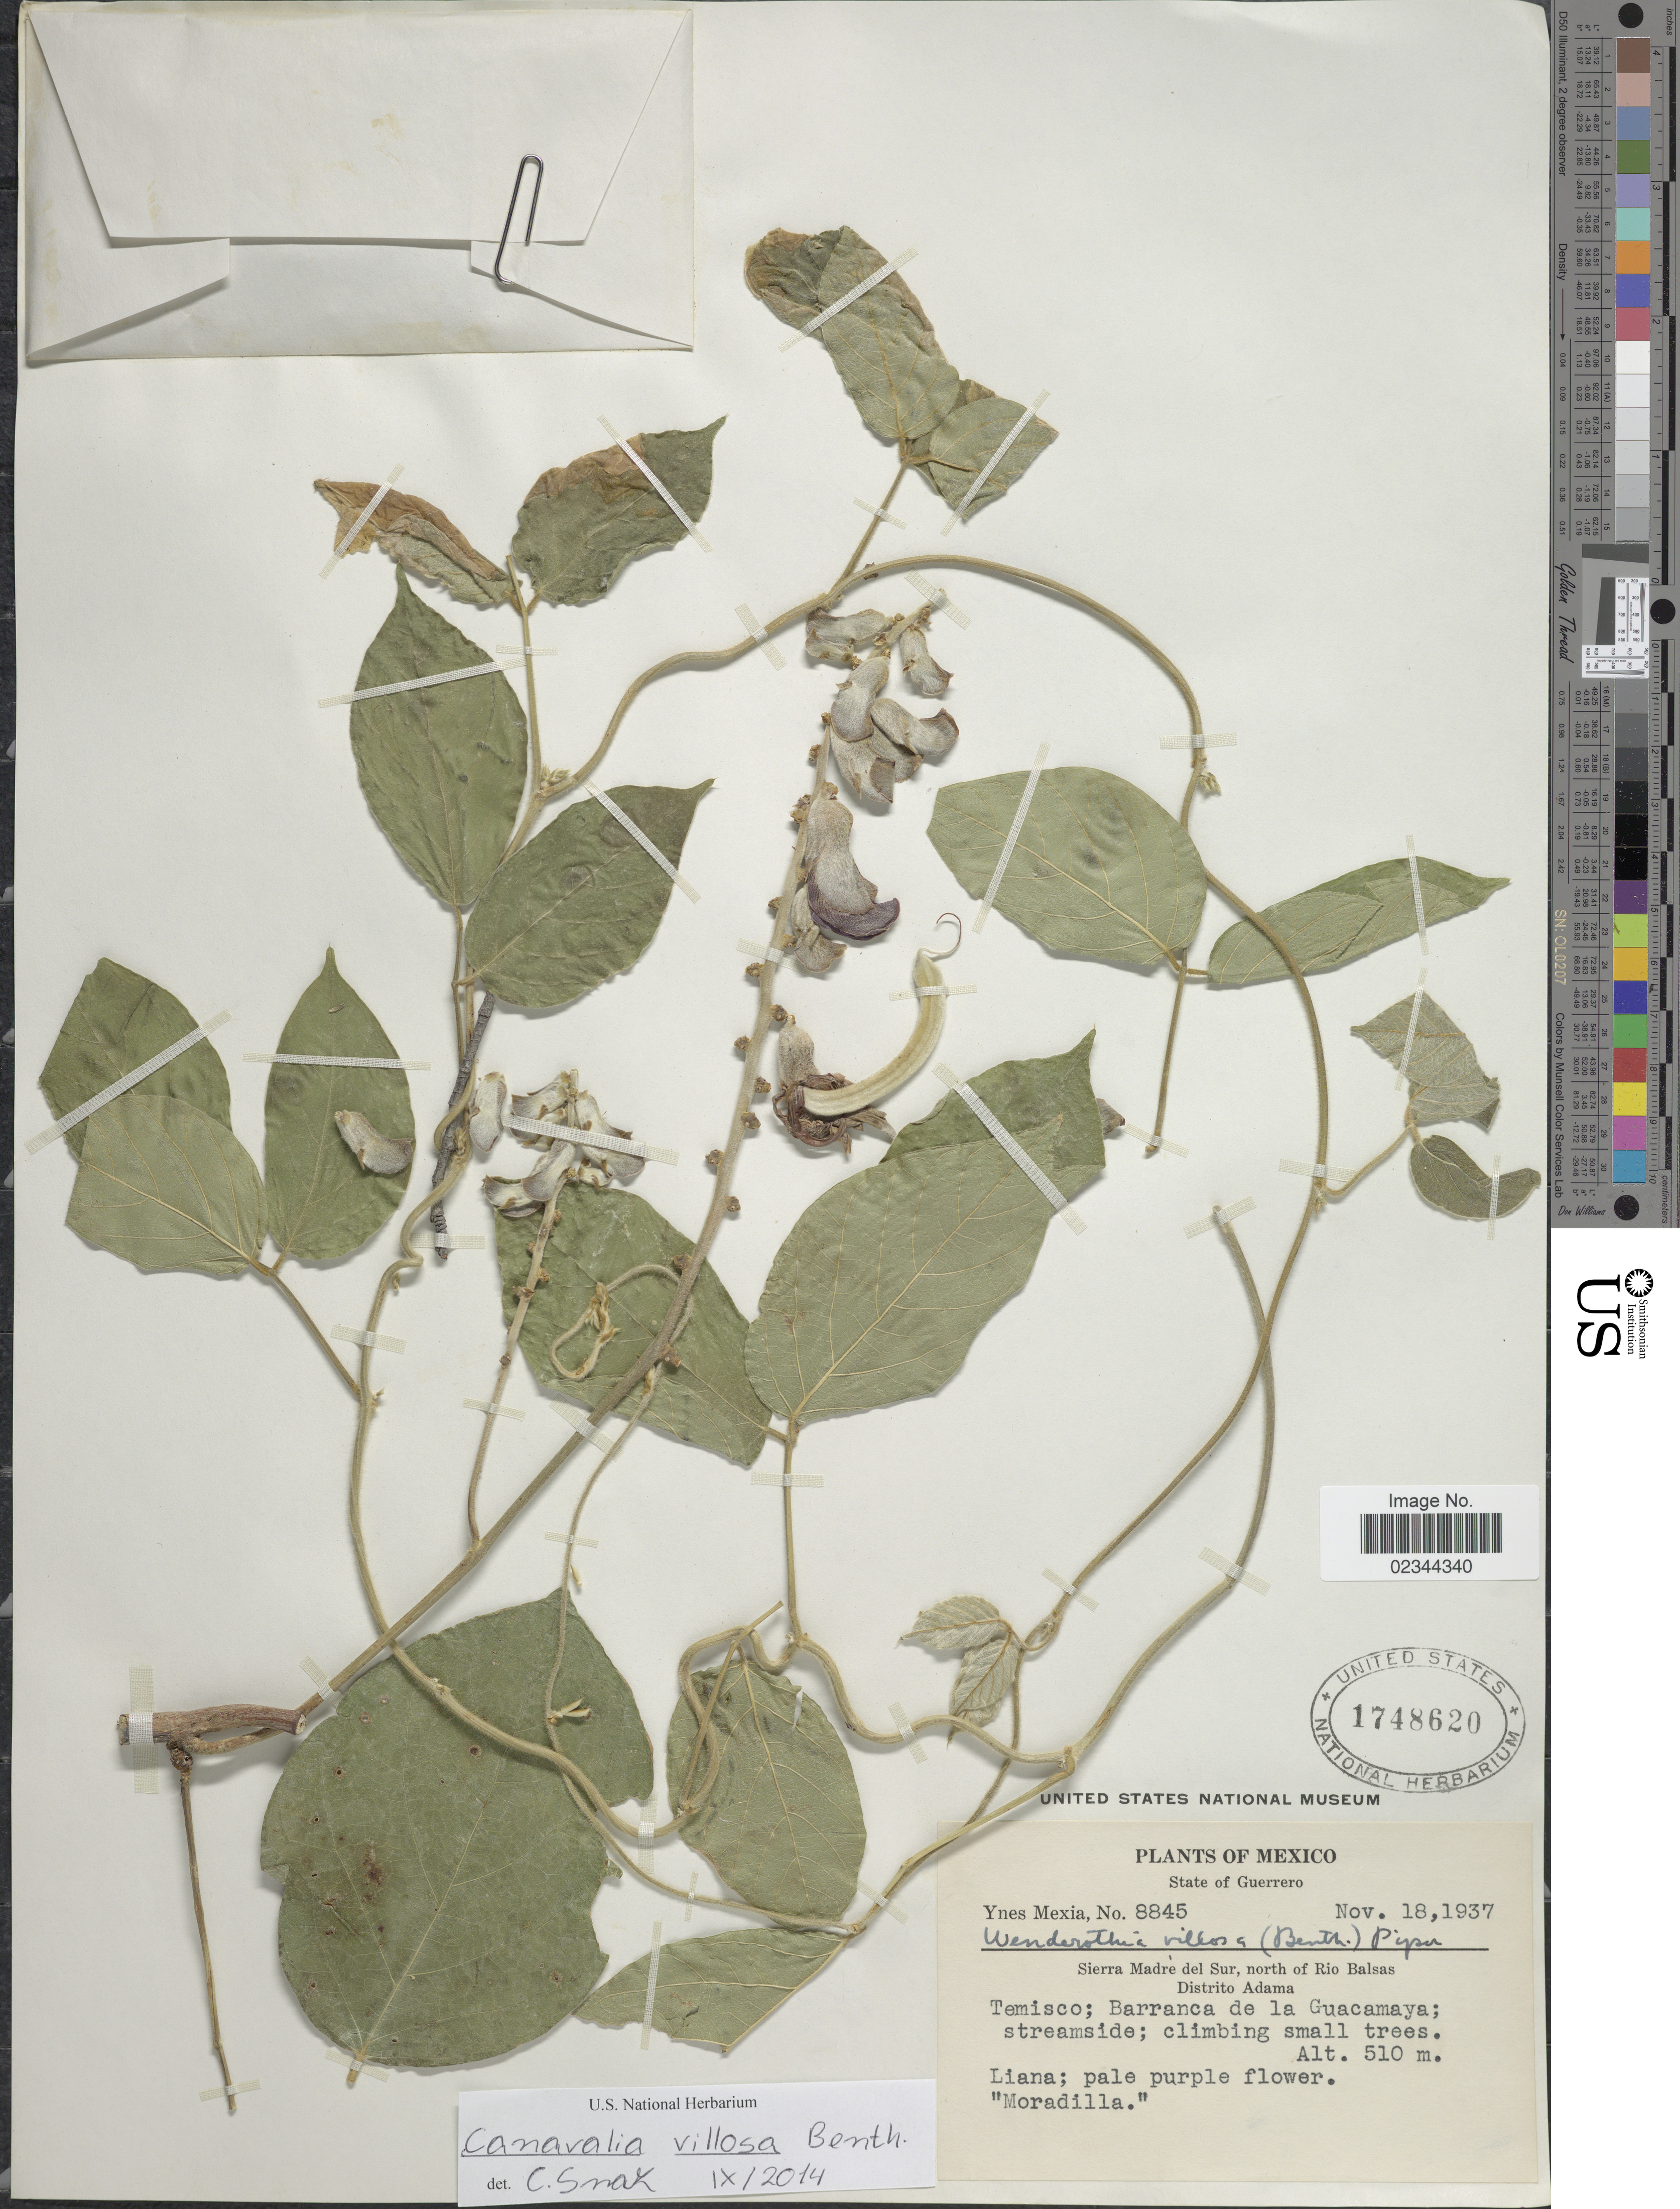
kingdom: Plantae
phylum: Tracheophyta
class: Magnoliopsida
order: Fabales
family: Fabaceae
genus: Canavalia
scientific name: Canavalia villosa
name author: Benth.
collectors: Y. Mexia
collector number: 8845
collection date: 1937-11-18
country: Mexico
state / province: Guerrero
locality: Sierra Madre del Sur, north of Rio Balsas, Distrito Adama, Temisco; Barranca de la Guacamaya; streamside.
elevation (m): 510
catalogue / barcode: US 1748620